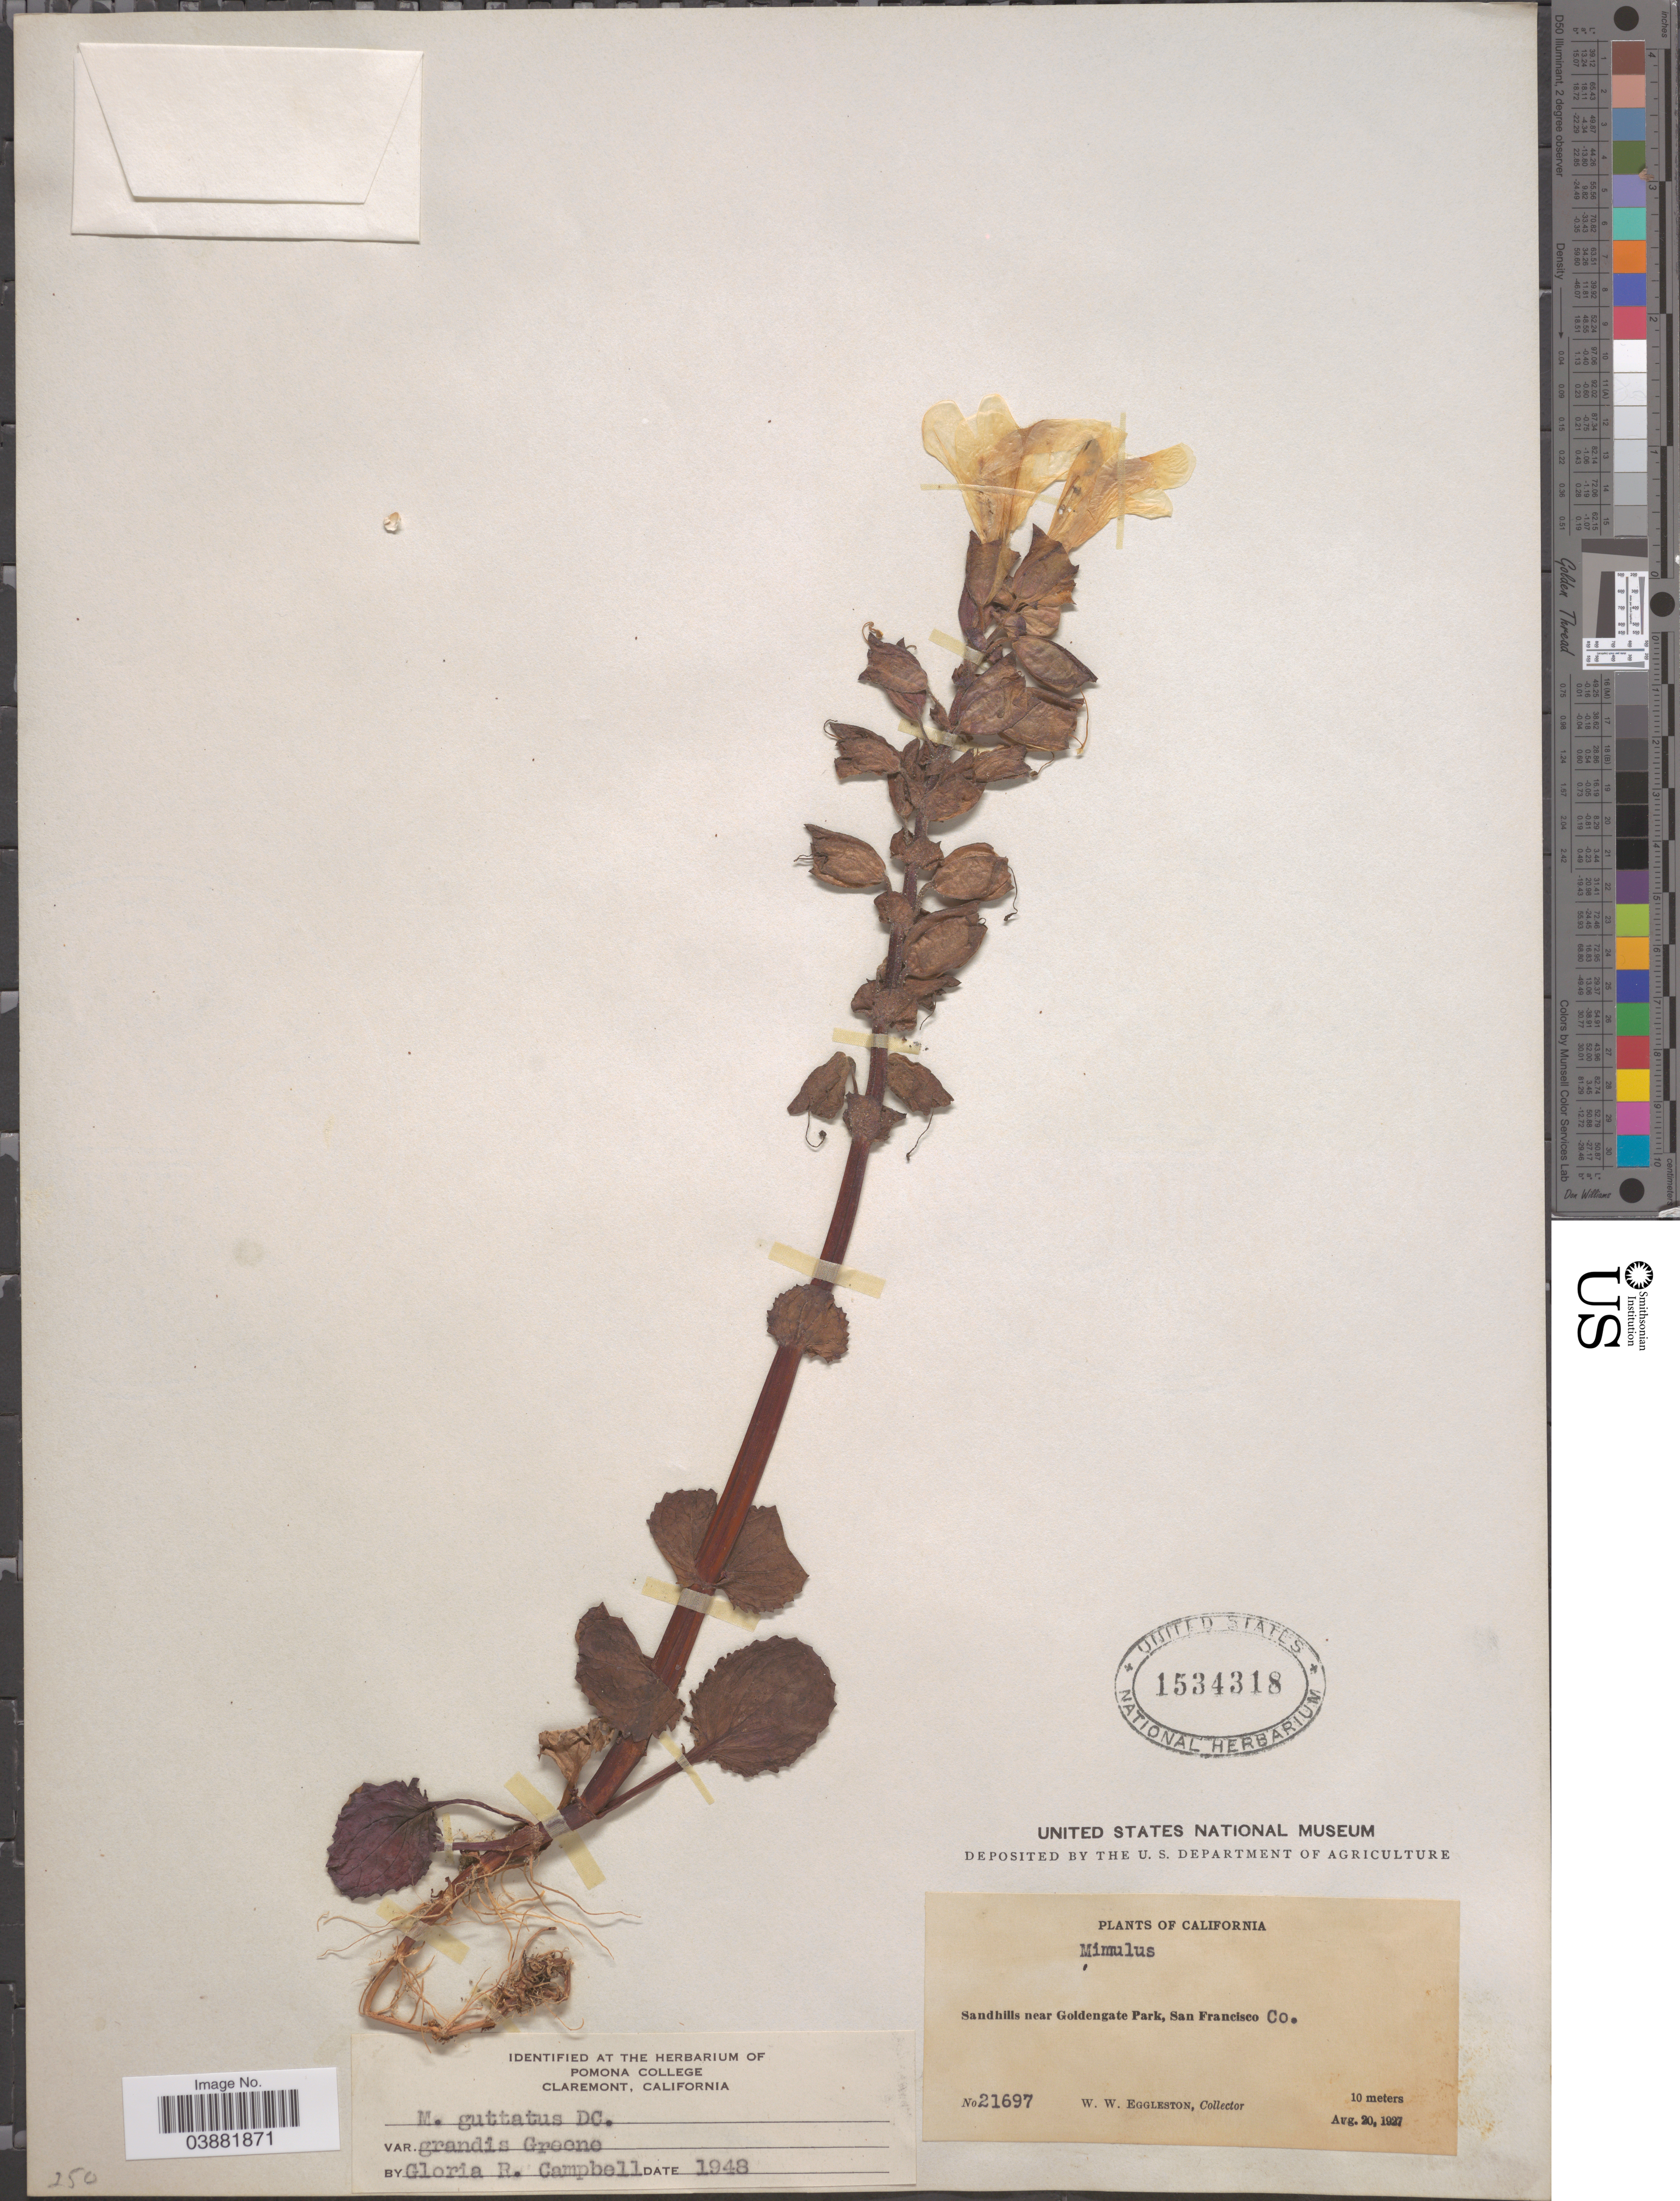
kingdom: Plantae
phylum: Tracheophyta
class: Magnoliopsida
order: Lamiales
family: Phrymaceae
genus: Mimulus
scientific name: Mimulus guttatus var. grandis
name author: Greene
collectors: W. W. Eggleston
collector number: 21697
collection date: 1927-08-20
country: United States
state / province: California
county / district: San Francisco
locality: Sandhills near Goldengate Park, San Francisco Co.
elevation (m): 10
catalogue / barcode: US 1534318